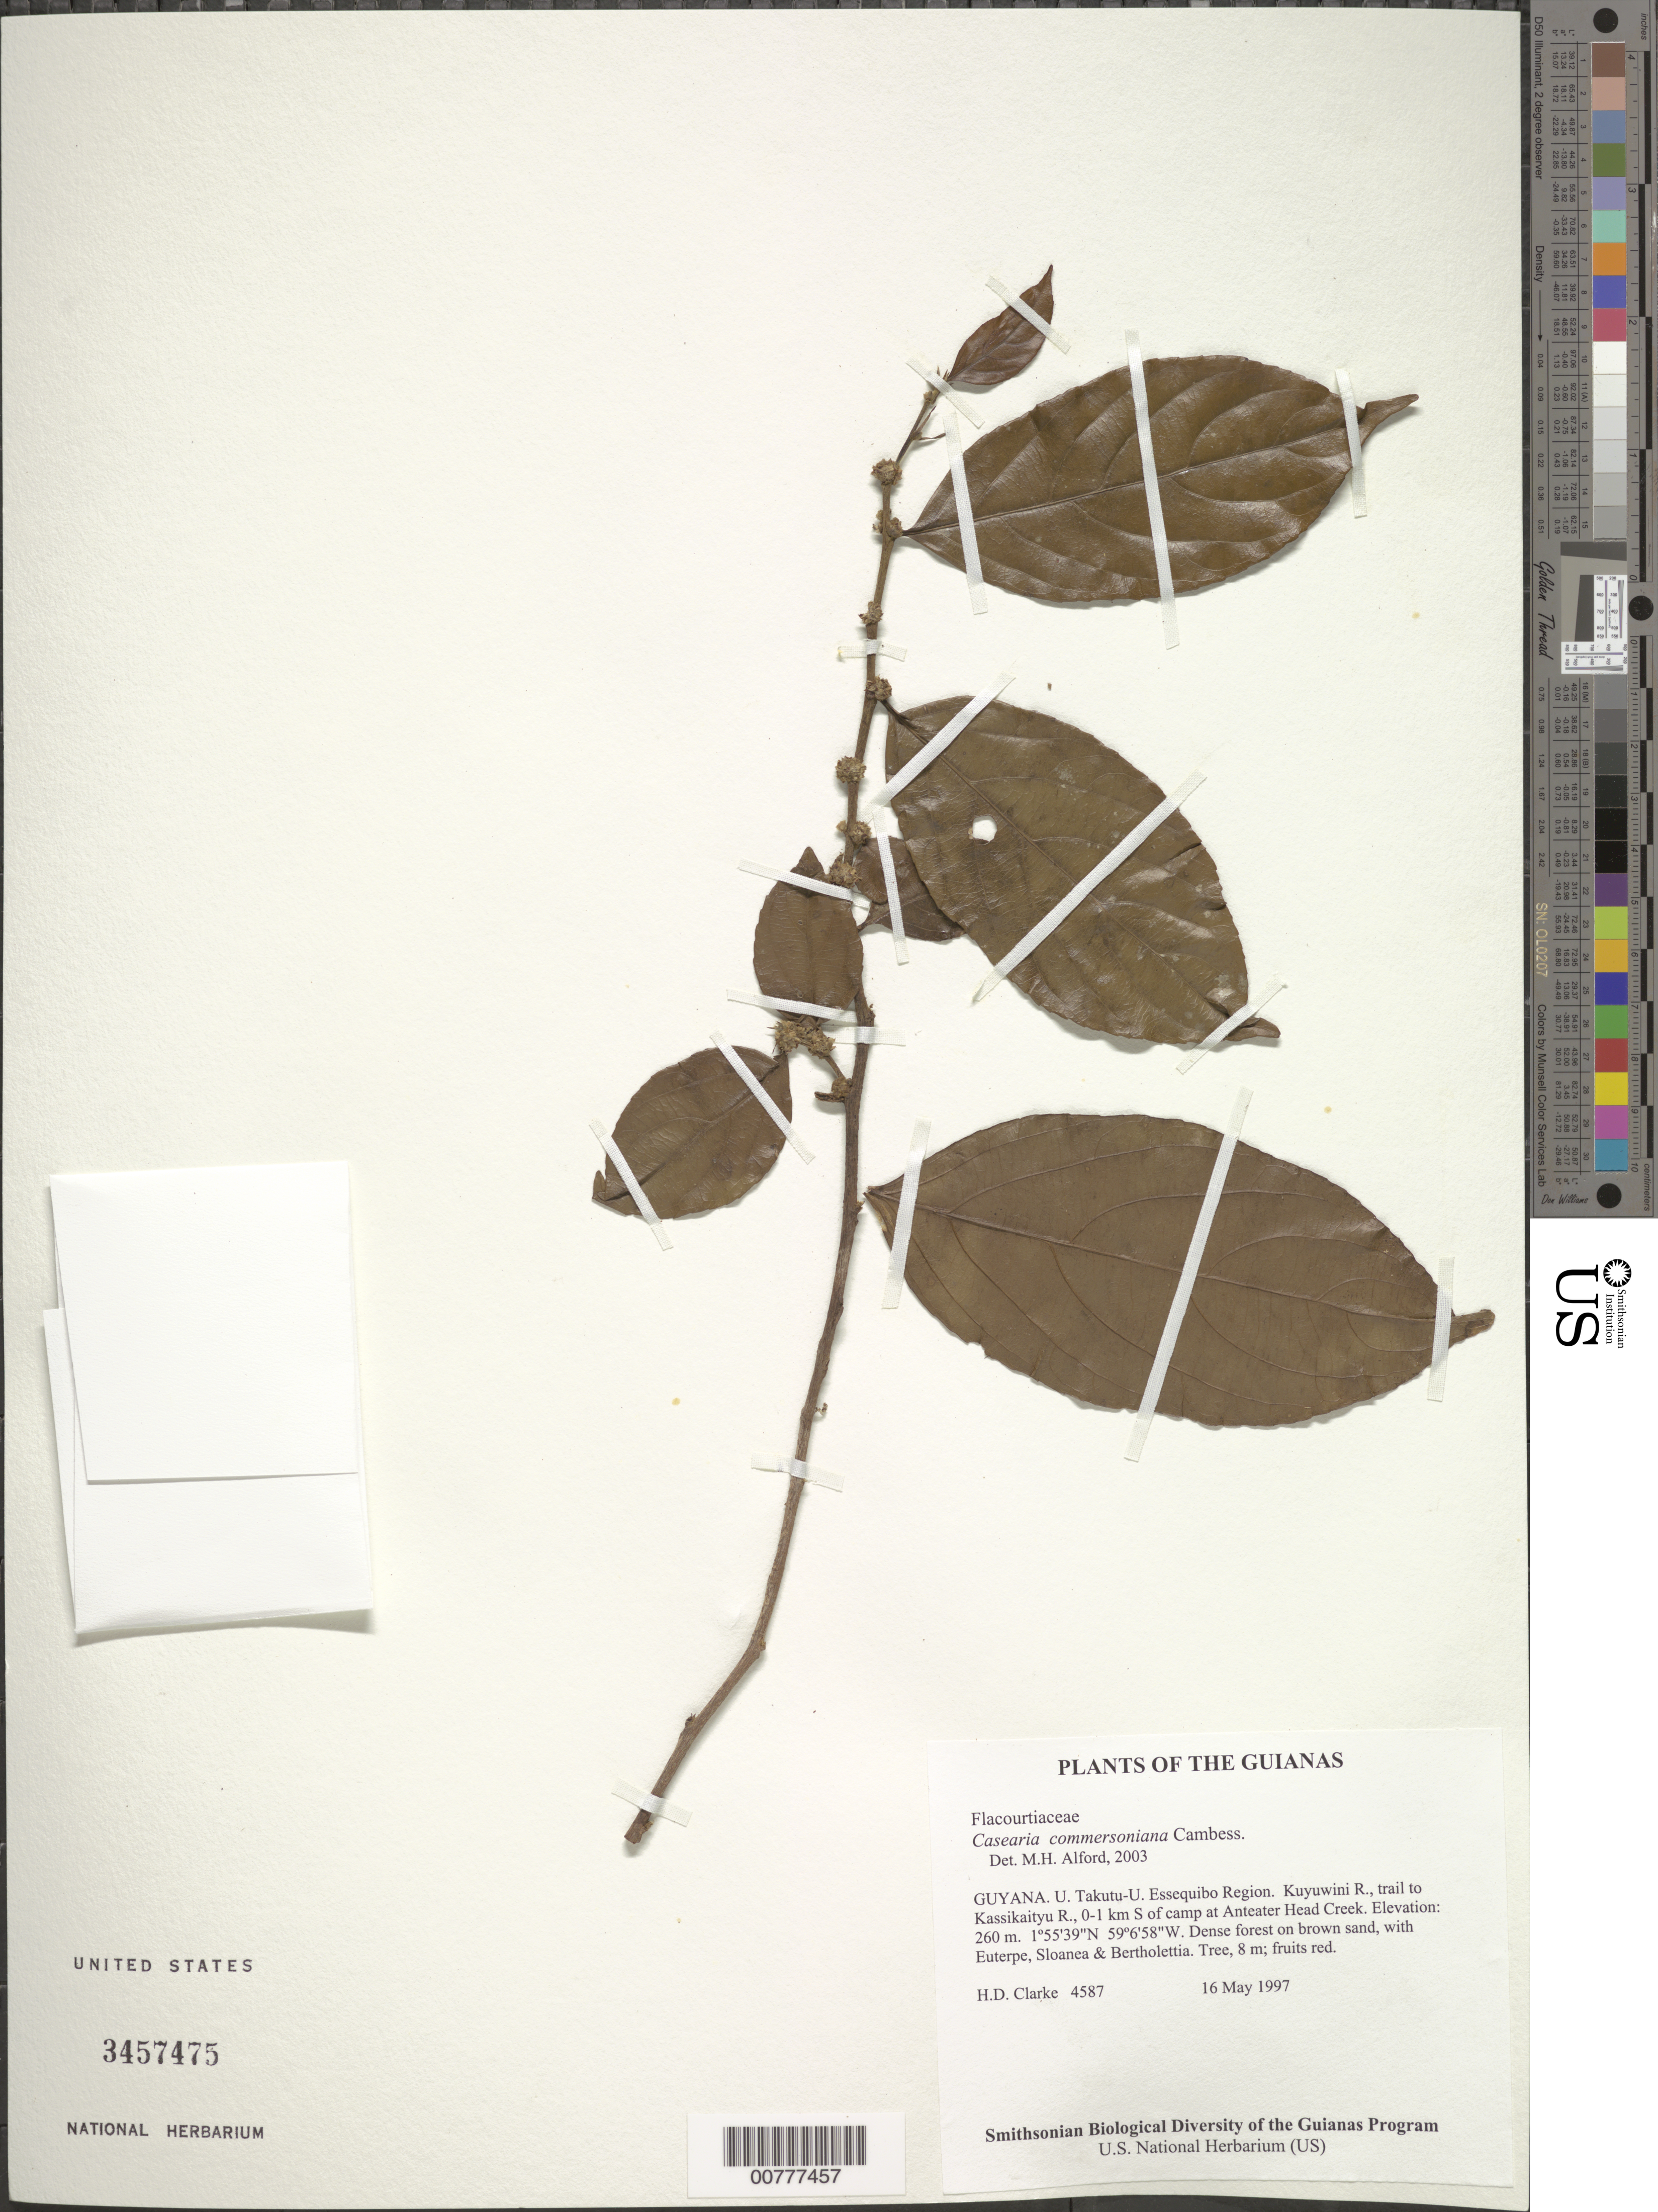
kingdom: Plantae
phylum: Tracheophyta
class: Magnoliopsida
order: Malpighiales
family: Salicaceae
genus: Piparea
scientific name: Piparea dentata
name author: Aubl.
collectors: H. D. Clarke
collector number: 4587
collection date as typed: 16 May 1997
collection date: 1997-05-16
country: Guyana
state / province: U. Takutu-U. Essequibo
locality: Kuyuwini R., trail to Kassikaityu R., 0-1 km S of camp at Anteater Head Creek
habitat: Dense forest on brown sand, with Euterpe, Sloanea & Bertholettia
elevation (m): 260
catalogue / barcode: US 3457475